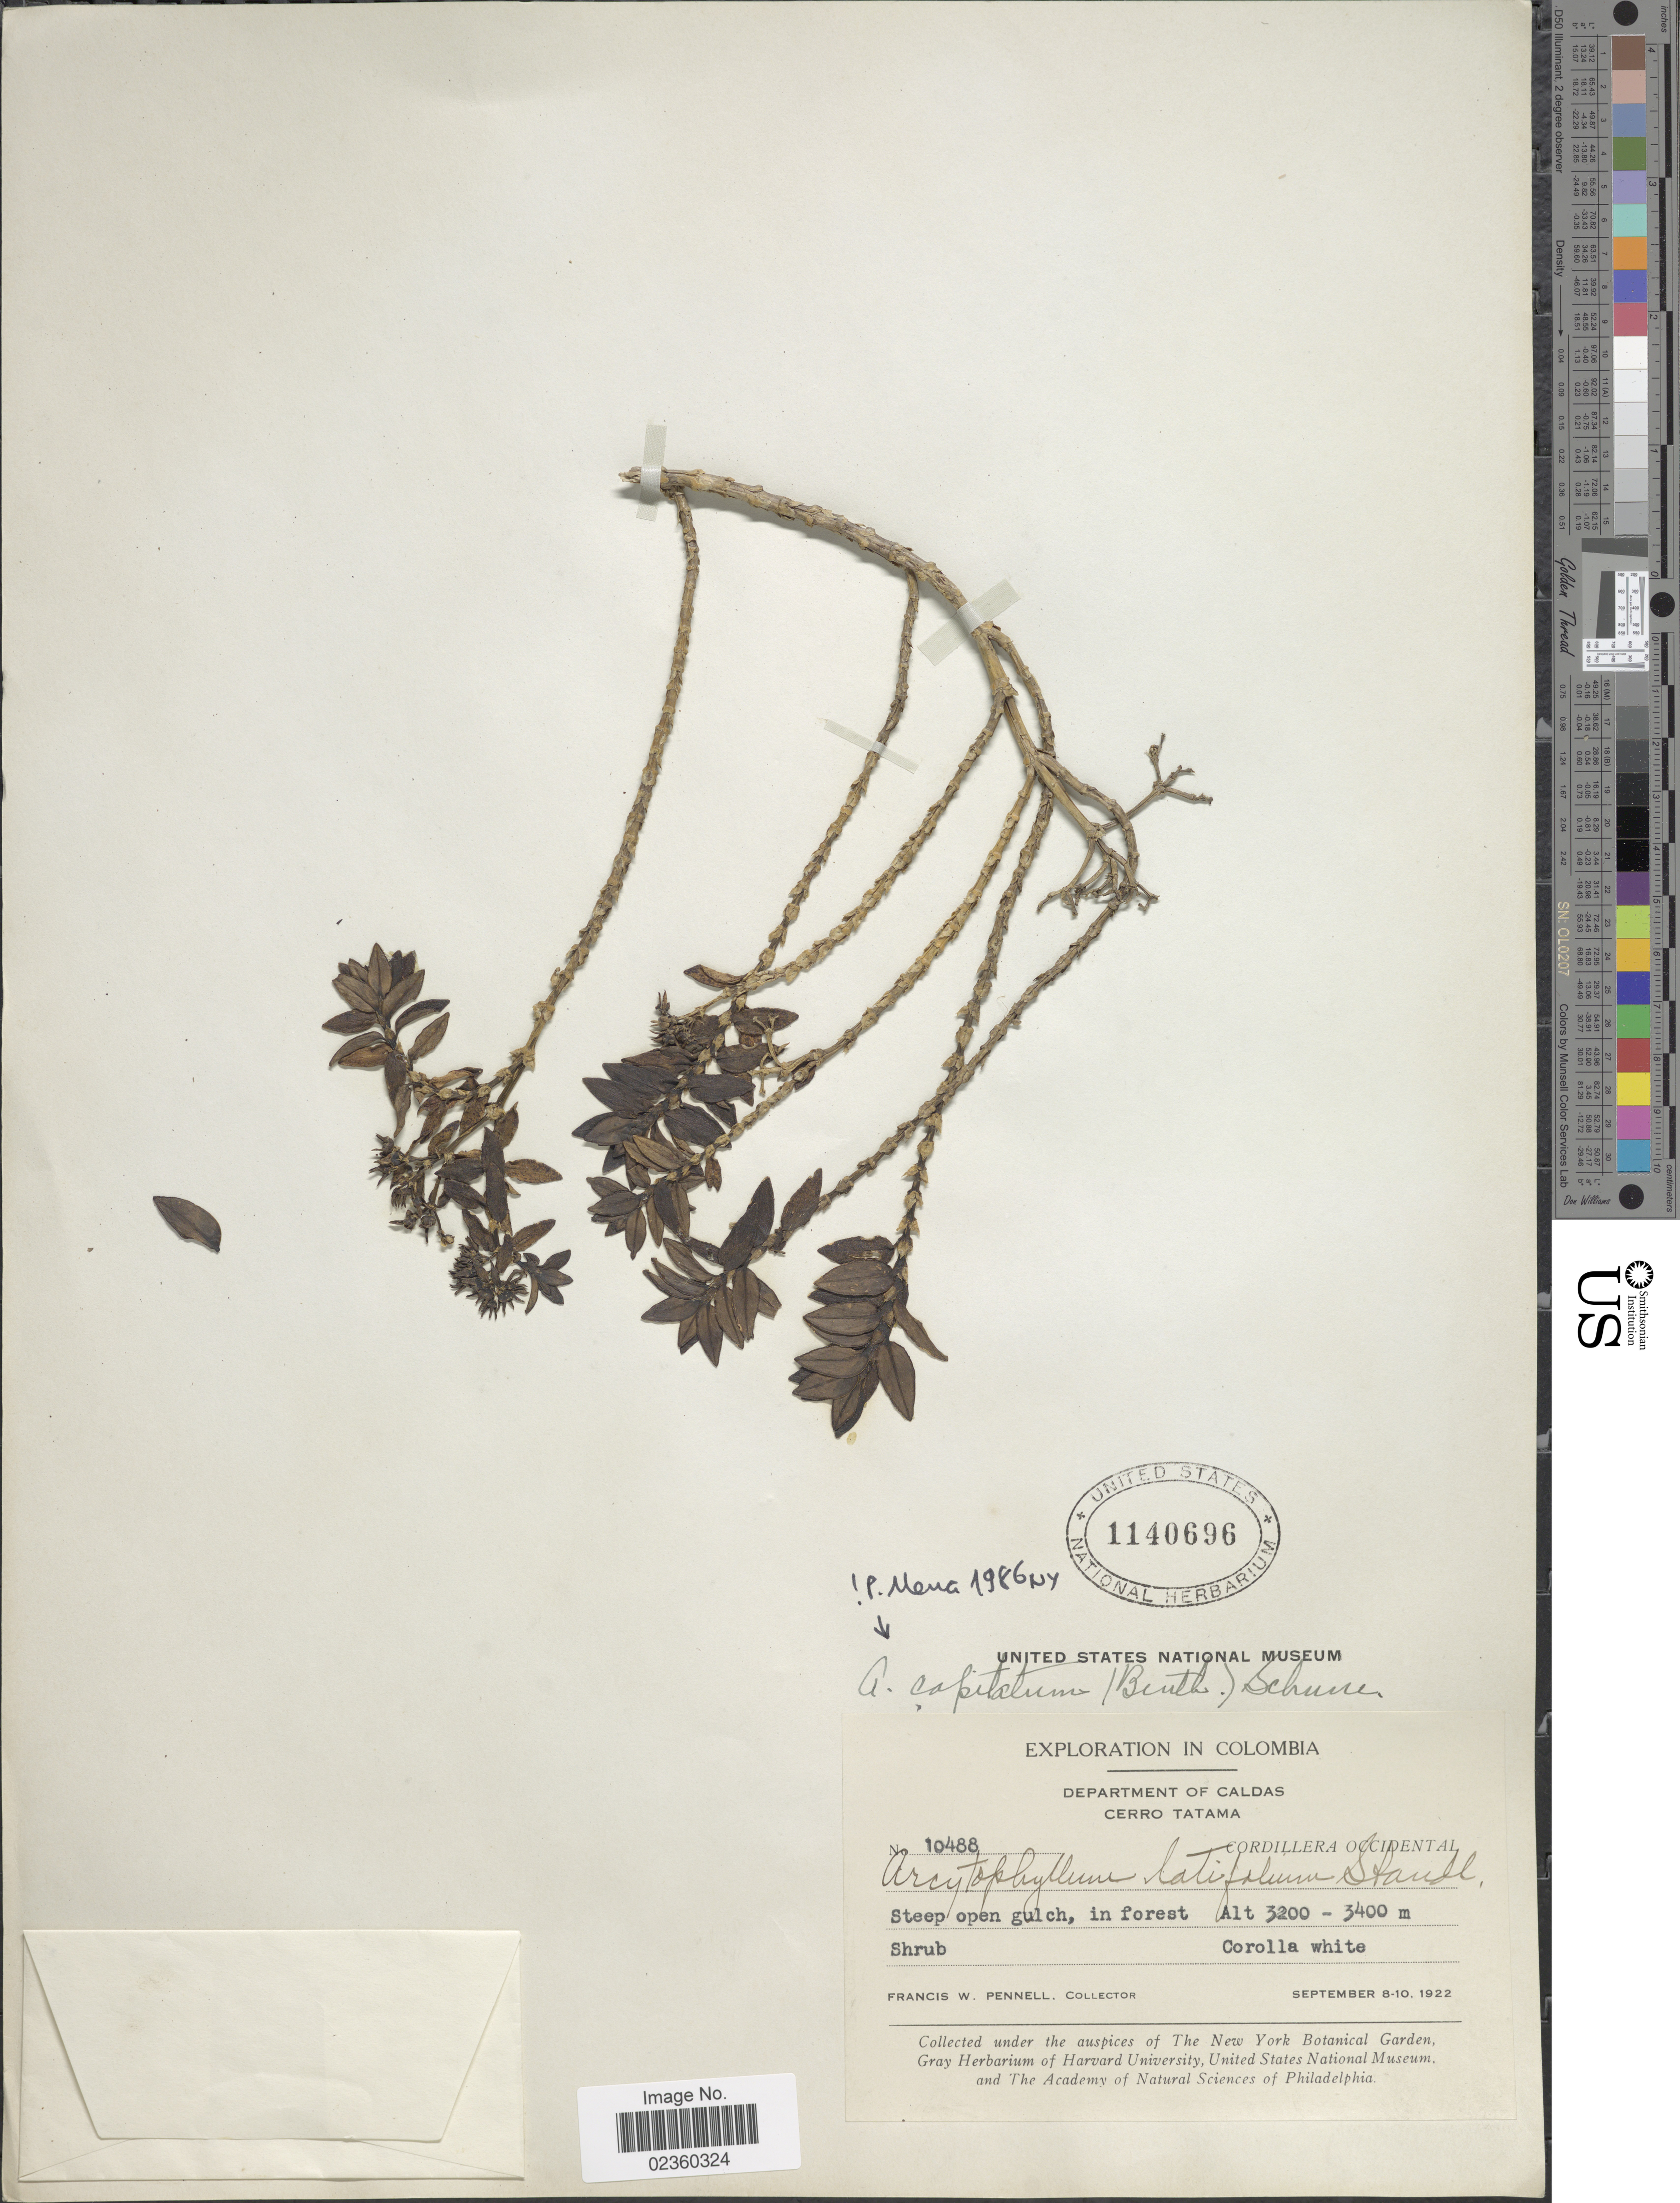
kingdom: Plantae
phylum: Tracheophyta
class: Magnoliopsida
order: Gentianales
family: Rubiaceae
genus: Arcytophyllum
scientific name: Arcytophyllum capitatum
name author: (Benth.) K. Schum.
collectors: F. W. Pennell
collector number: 10488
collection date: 1922-09-08/1922-09-10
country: Colombia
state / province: Caldas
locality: Department of Caldas, cerro Tatama, Cordillera Occidental, Steep open gulch, in forest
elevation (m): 3200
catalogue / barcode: US 1140696